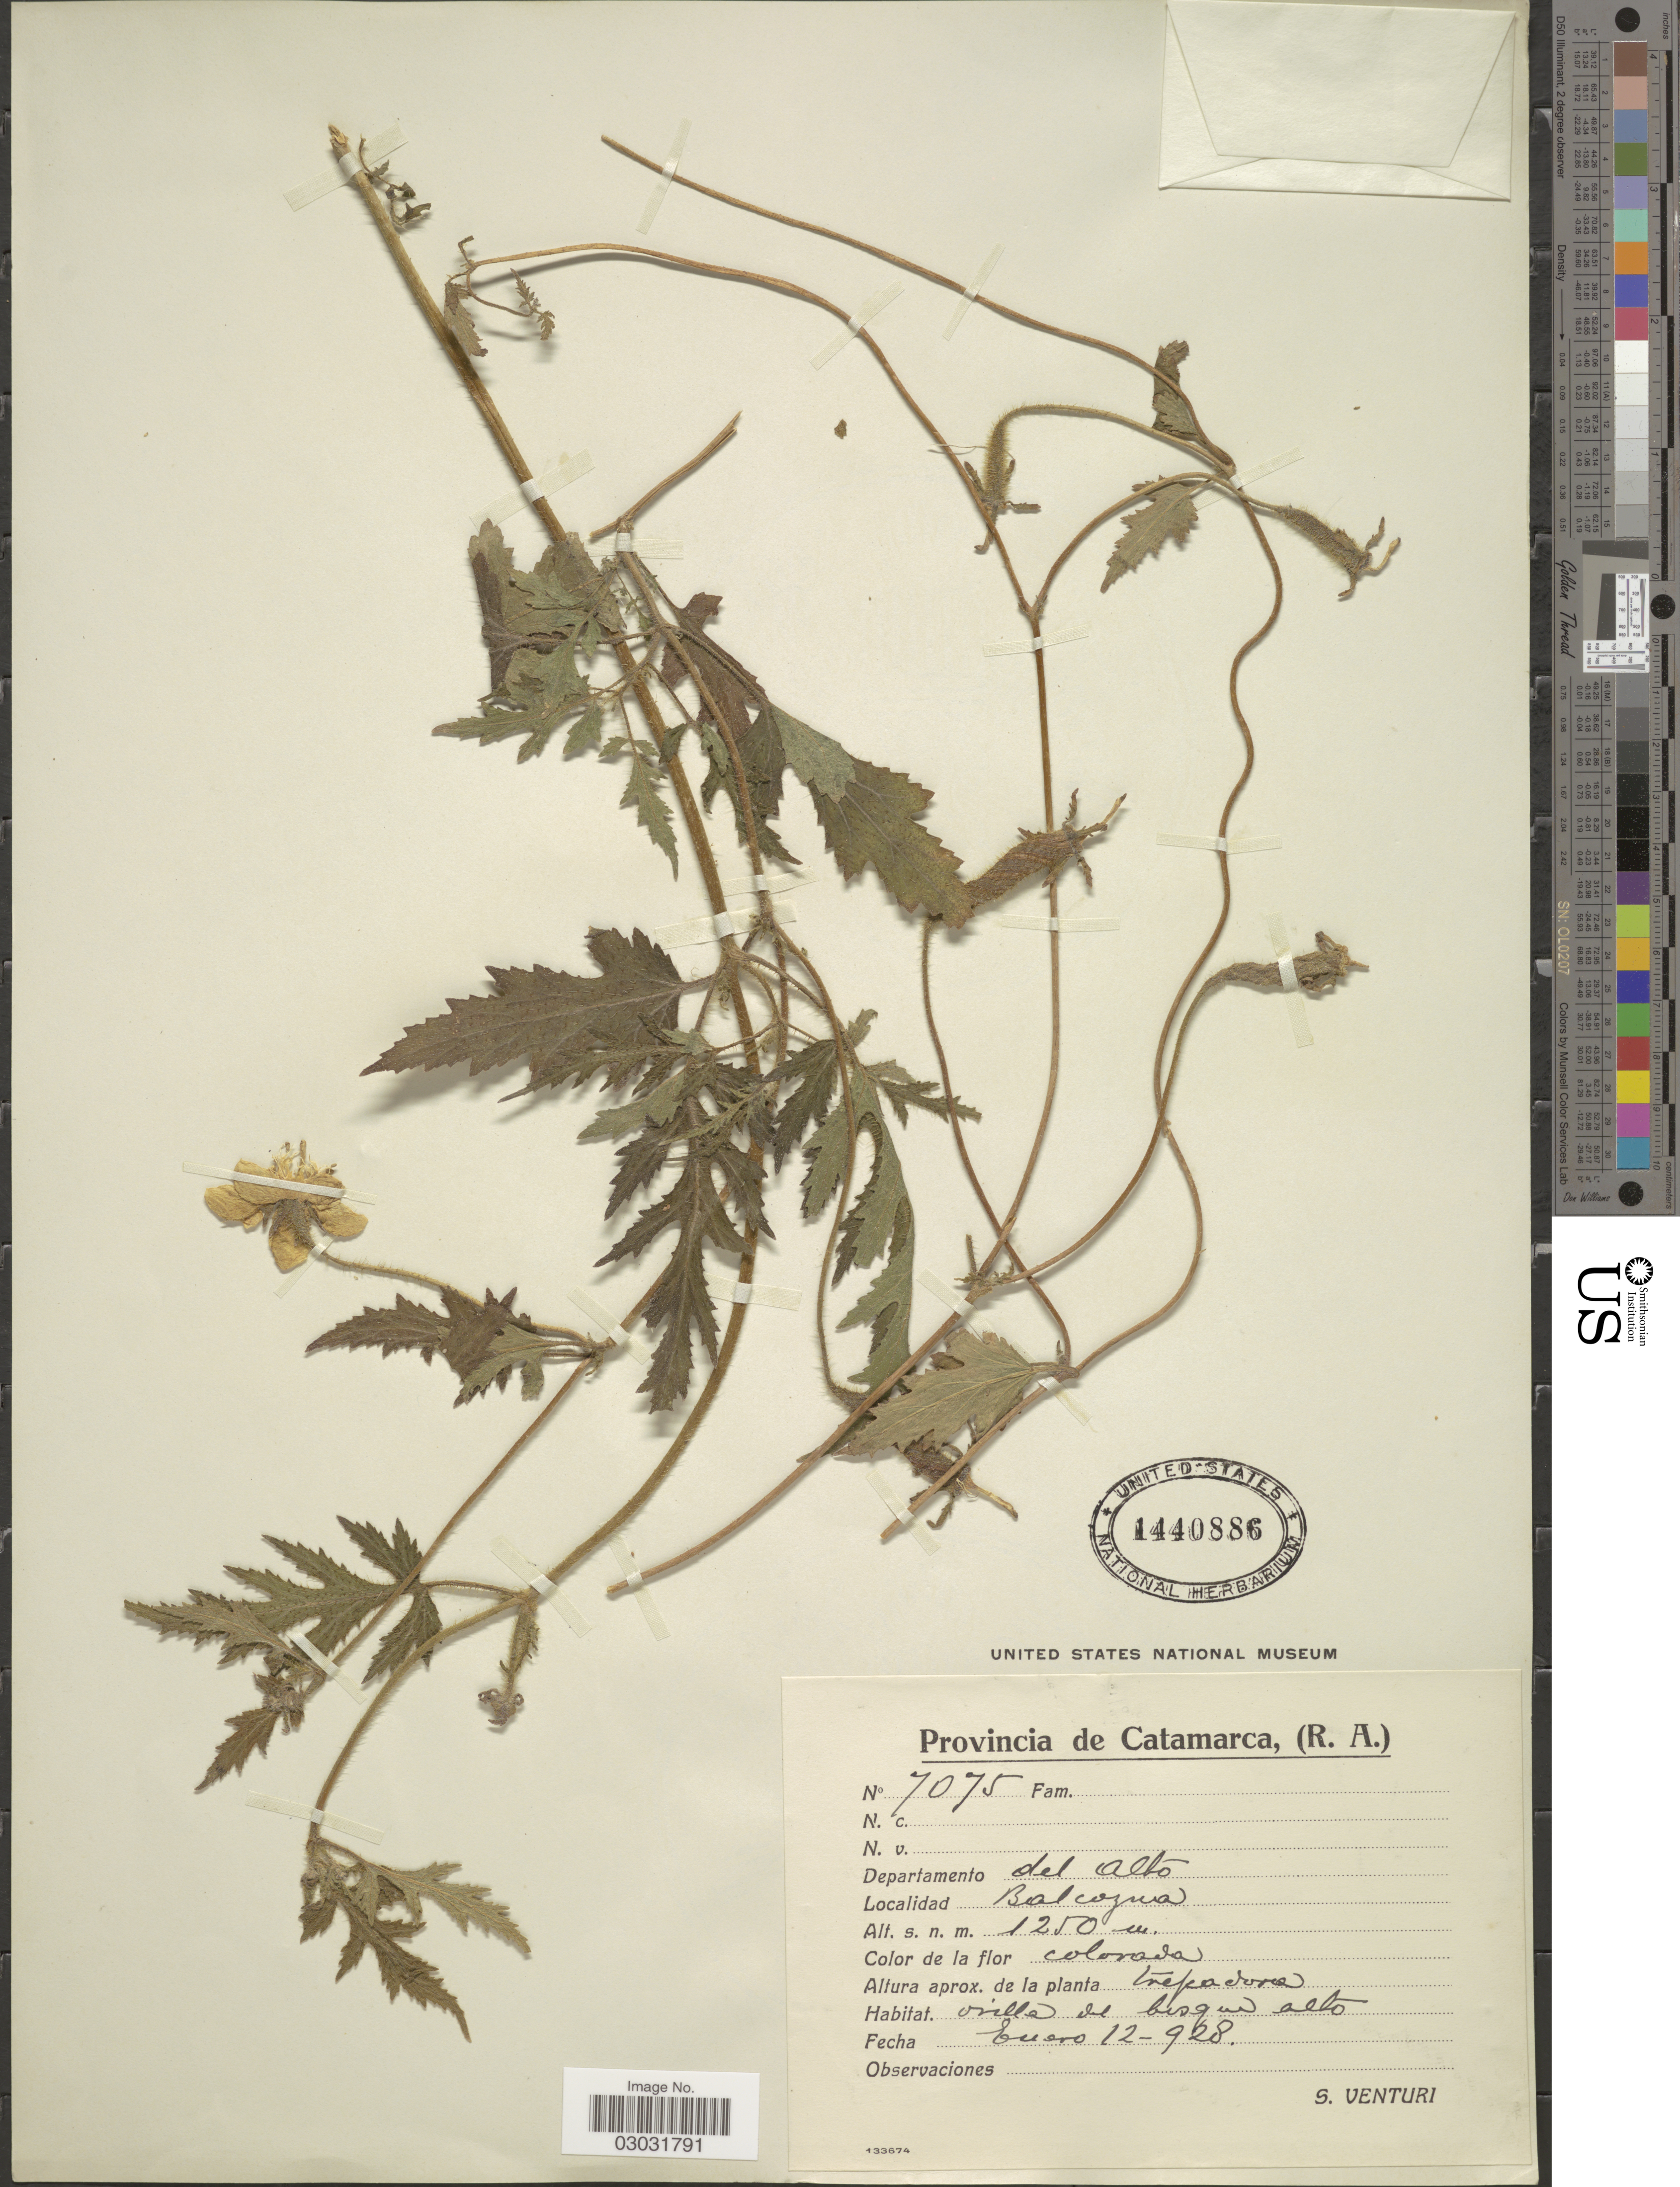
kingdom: Plantae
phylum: Tracheophyta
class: Magnoliopsida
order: Cornales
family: Loasaceae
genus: Caiophora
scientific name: Caiophora sp.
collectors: S. Venturi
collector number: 7075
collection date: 1928-01-12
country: Argentina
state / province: Catamarca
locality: Departamento del Alto. Balcozna.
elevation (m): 1250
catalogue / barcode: US 1440886